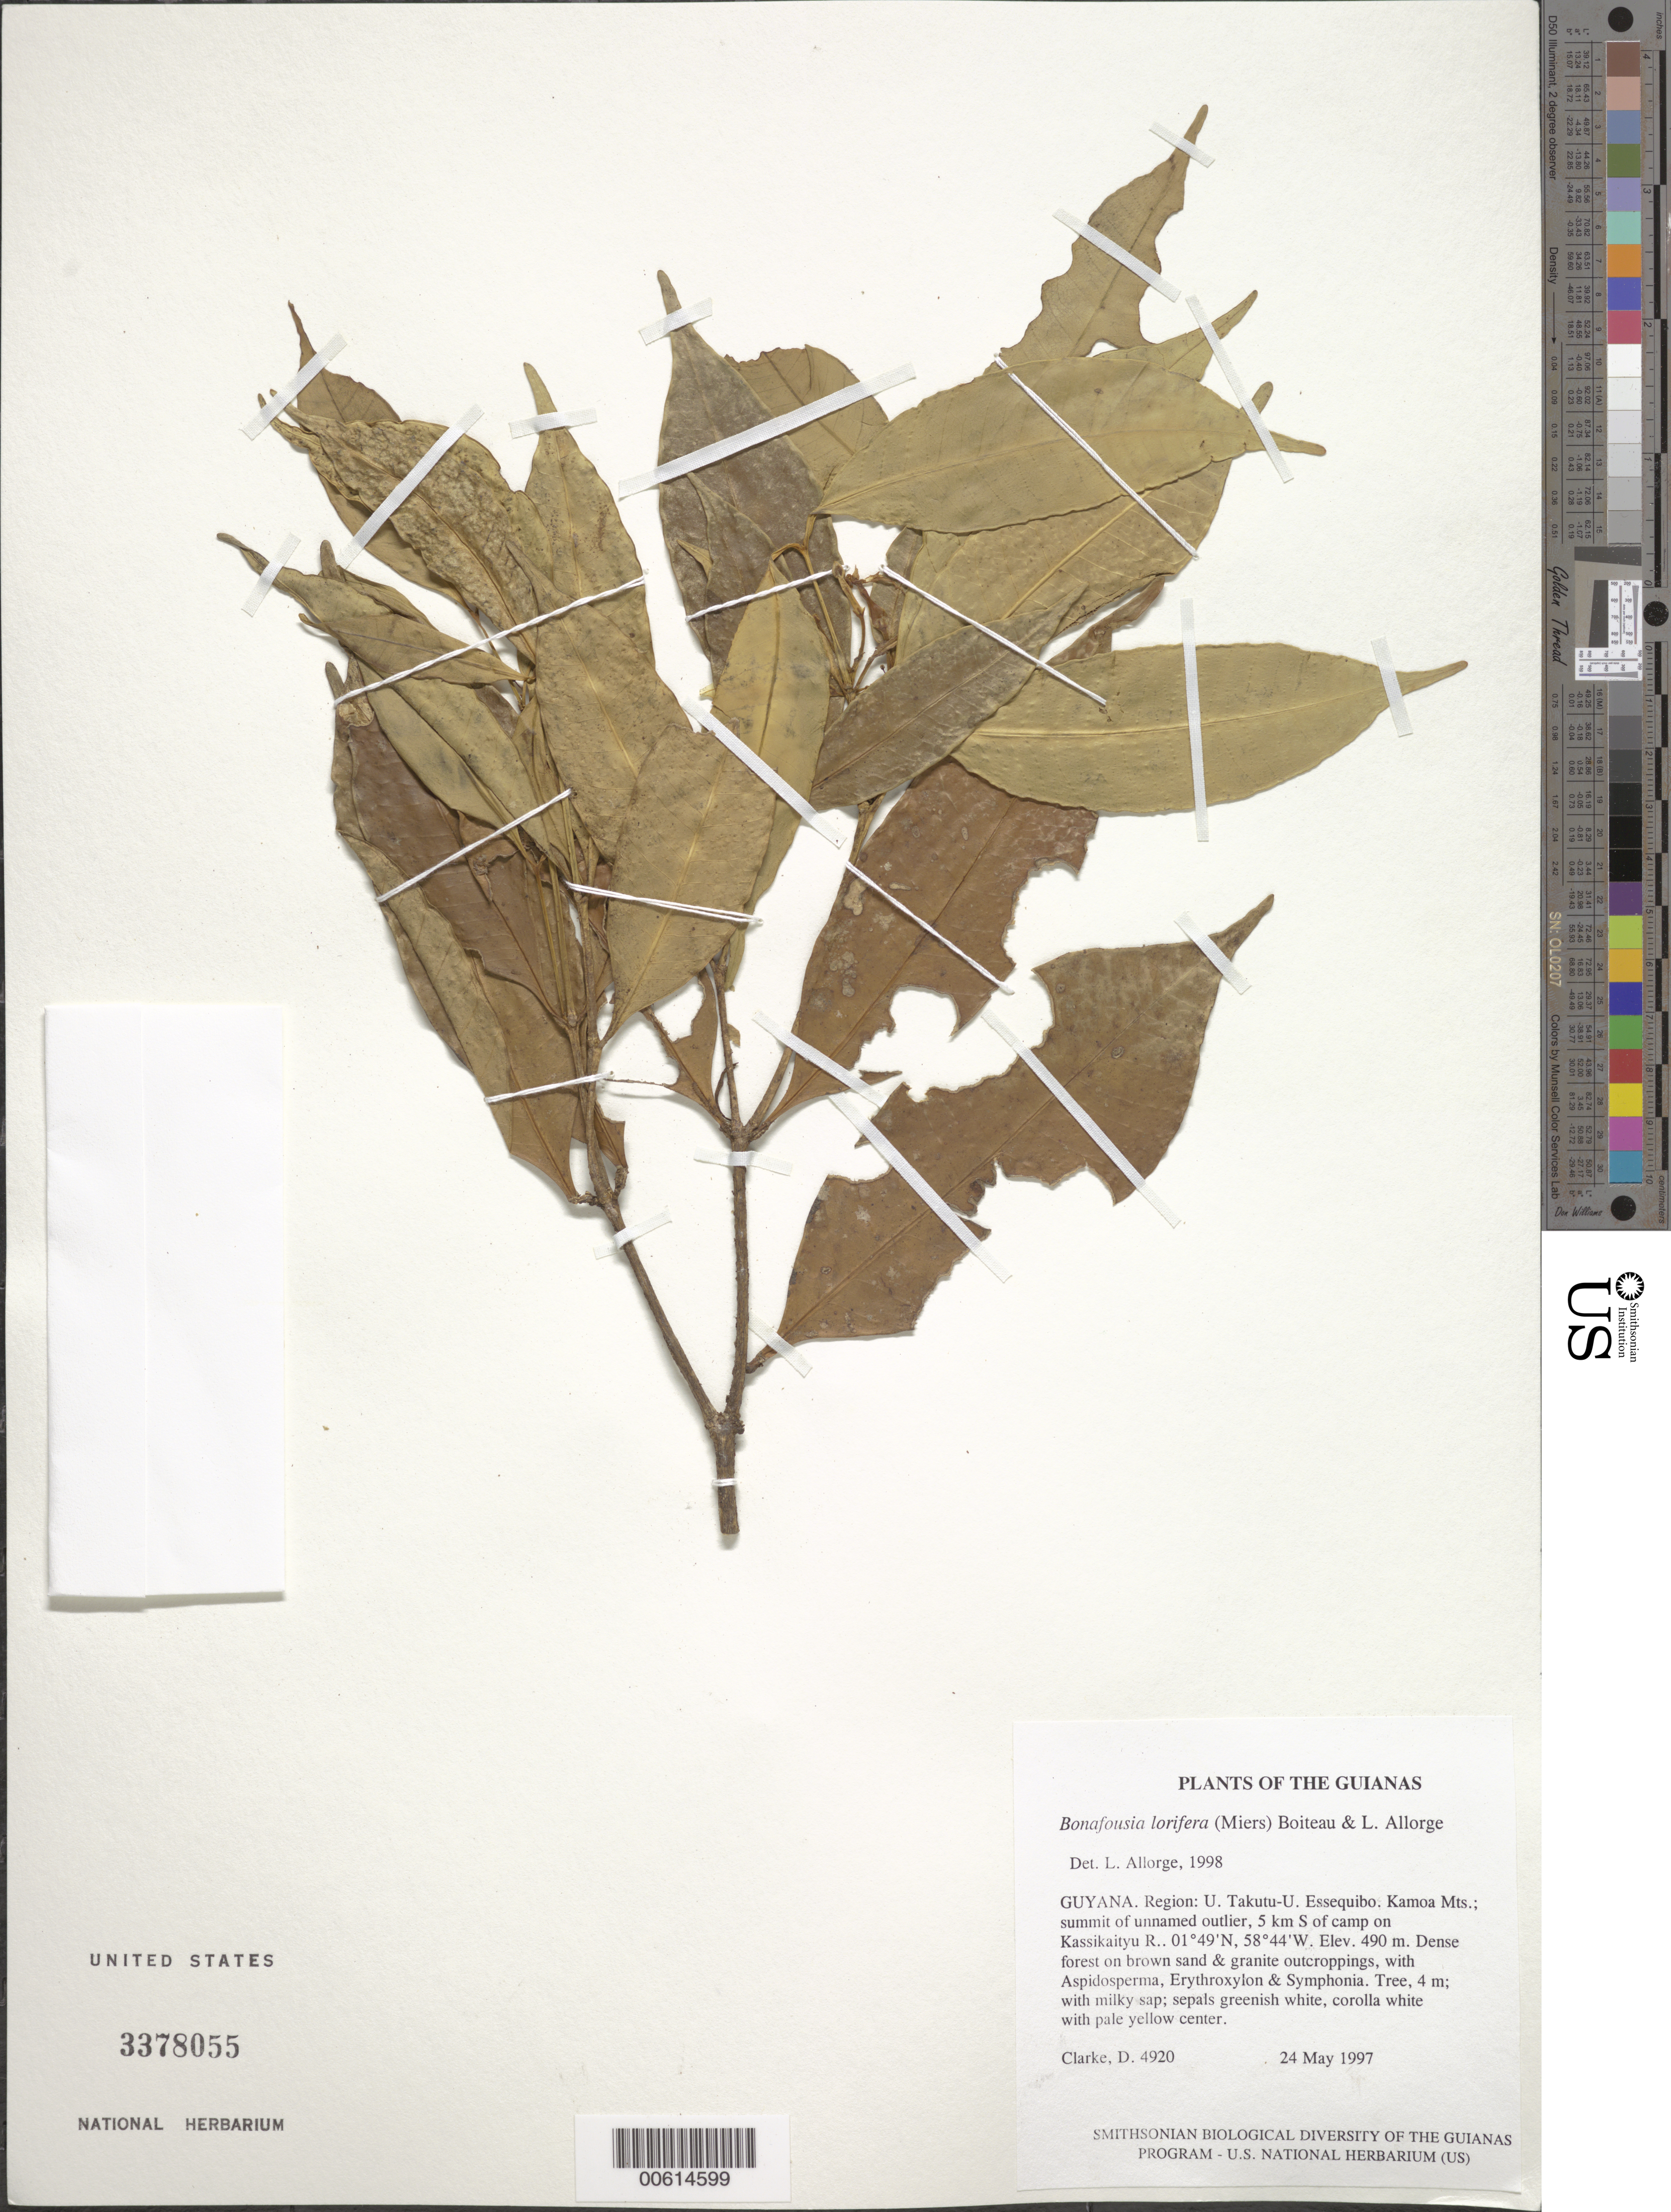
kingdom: Plantae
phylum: Tracheophyta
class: Magnoliopsida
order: Gentianales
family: Apocynaceae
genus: Bonafousia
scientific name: Bonafousia lorifera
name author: (Miers) Boiteau & L. Allorge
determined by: Allorge, L.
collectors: H. D. Clarke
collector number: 4920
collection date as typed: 24 May 1997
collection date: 1997-05-24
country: Guyana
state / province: U. Takutu-U. Essequibo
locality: Kamoa Mts.; summit of unnamed outlier, 5 km S of camp on Kassikaityu R.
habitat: Dense forest on brown sand & granite outcroppings, with Aspidosperma, Erythroxylum & Symphonia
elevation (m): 490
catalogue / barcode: US 3378055